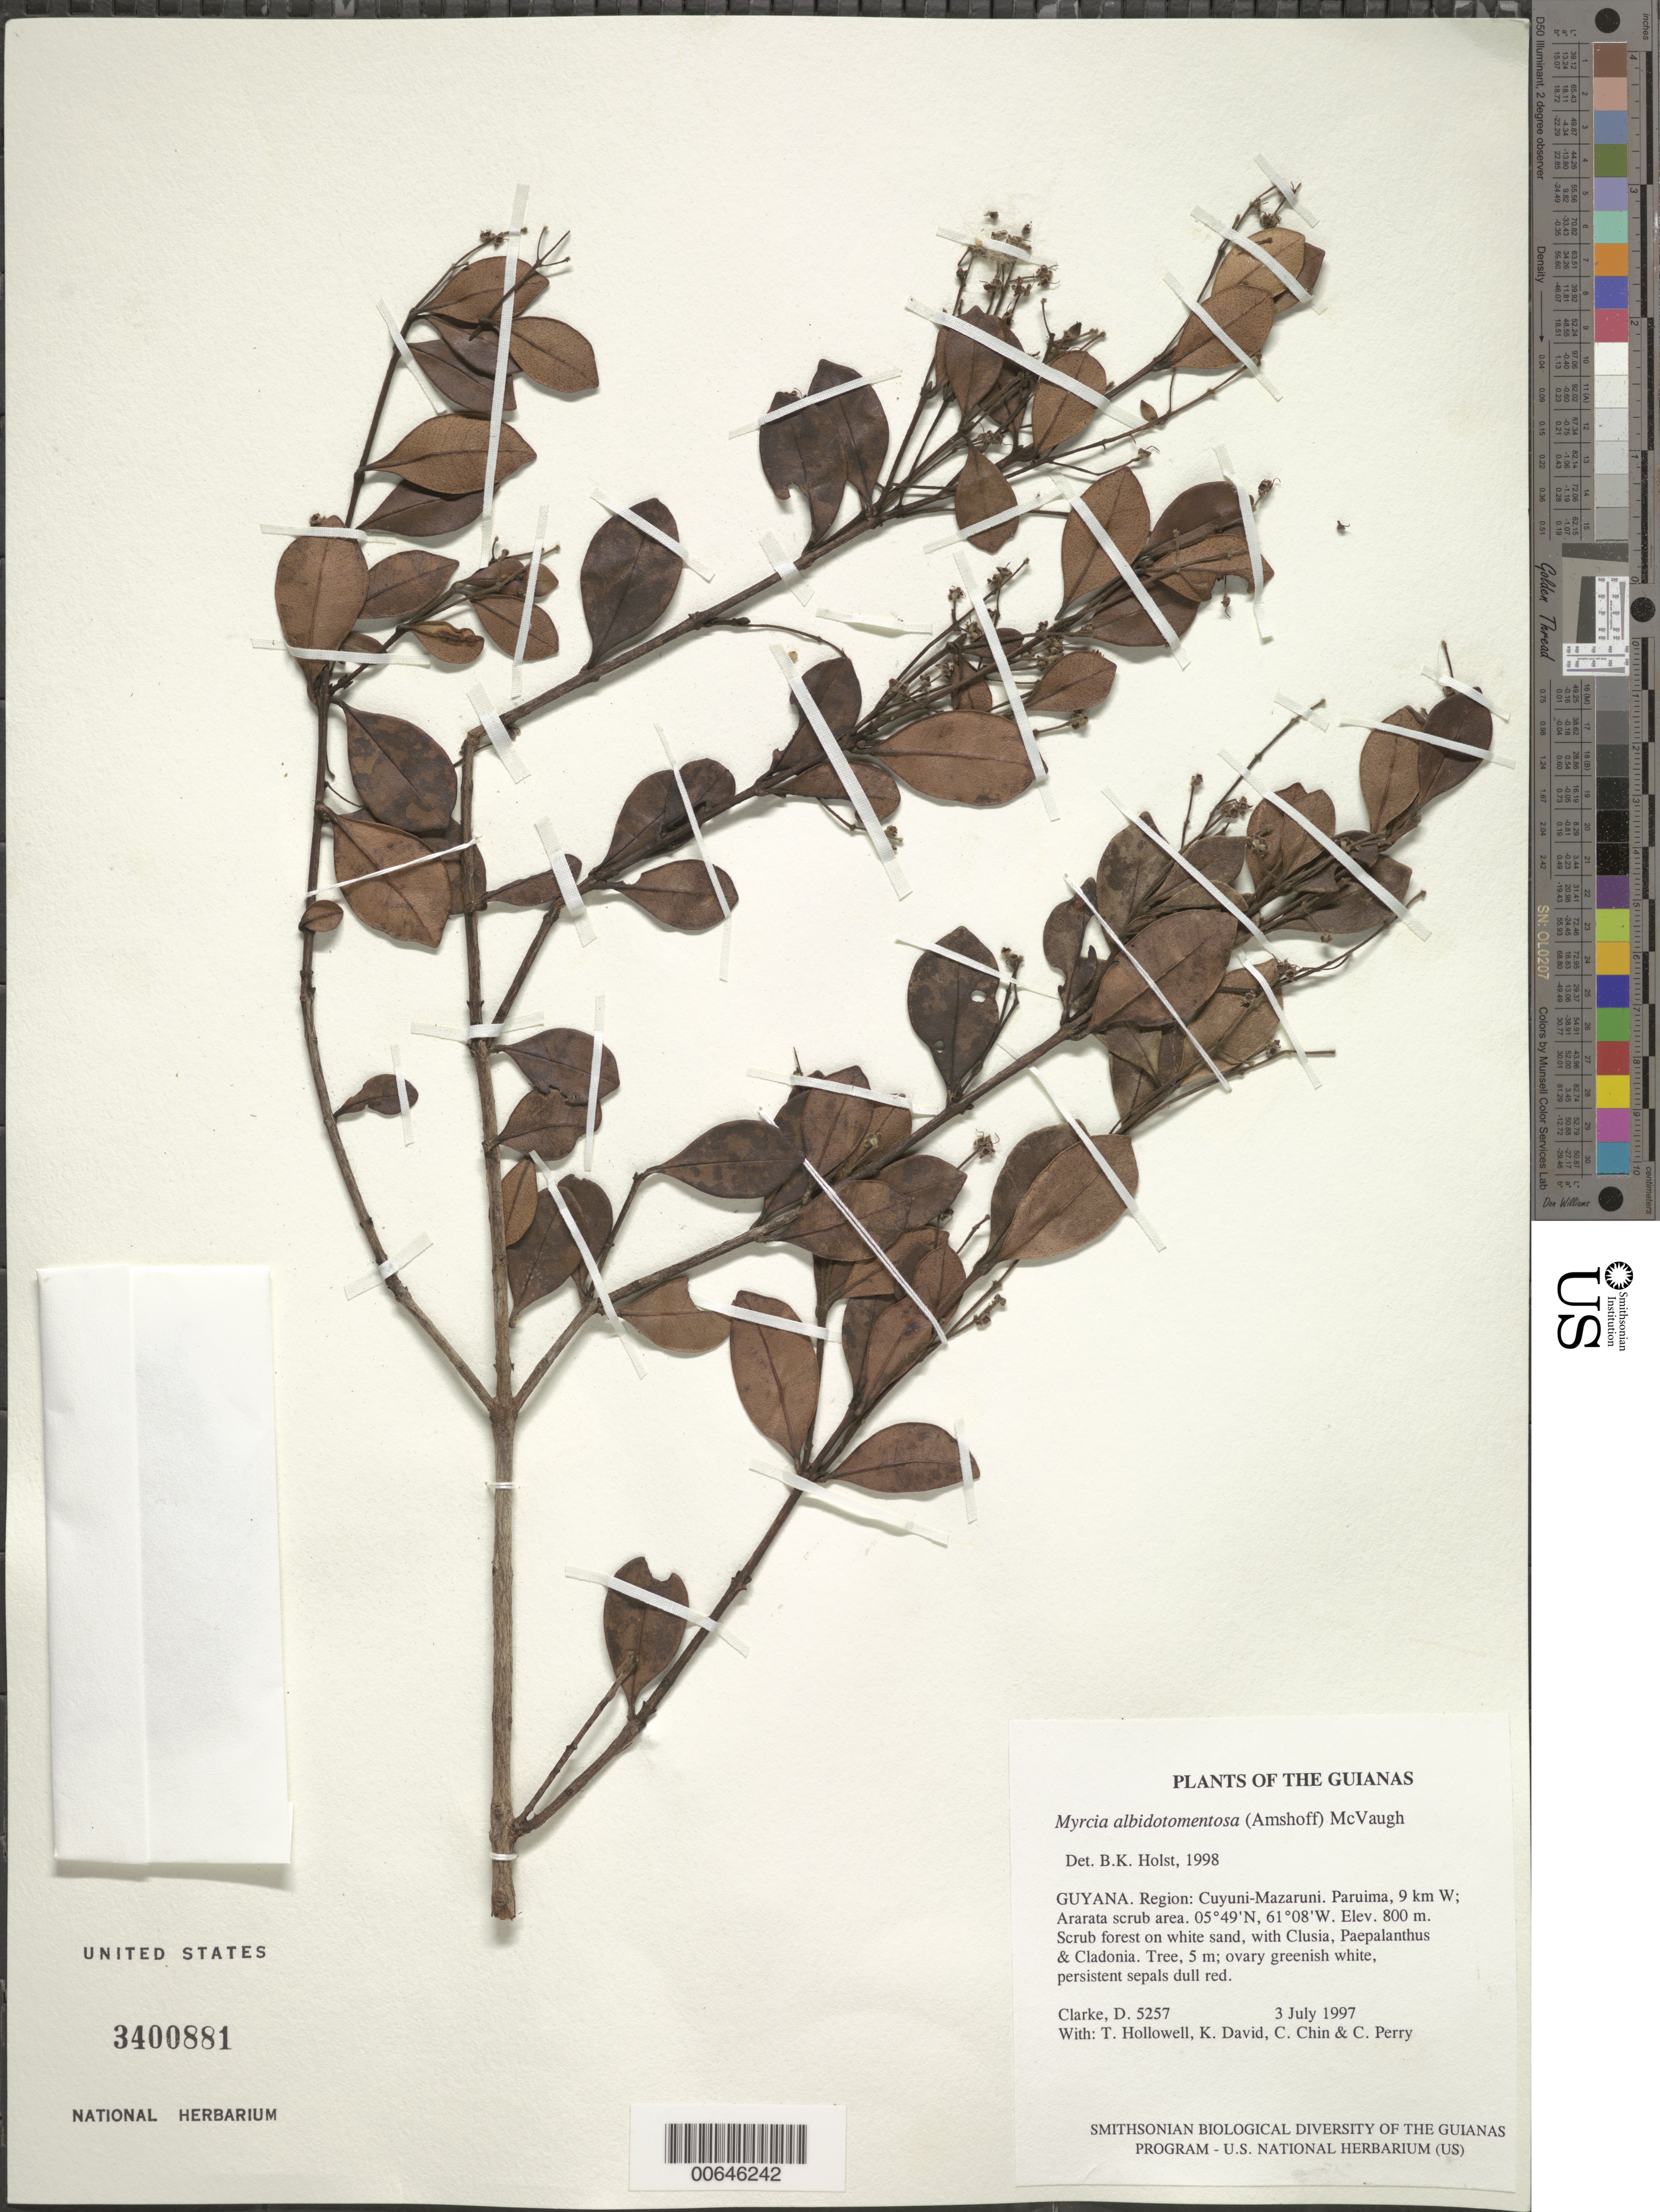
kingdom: Plantae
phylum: Tracheophyta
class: Magnoliopsida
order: Myrtales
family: Myrtaceae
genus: Myrcia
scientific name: Myrcia albidotomentosa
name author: (Amshoff) McVaugh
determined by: Holst, Bruce K.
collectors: H. D. Clarke, T. Hollowell, K. David, C. Chin & C. Perry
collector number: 5257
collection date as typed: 3 July 1997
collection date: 1997-07-03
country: Guyana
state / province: Cuyuni-Mazaruni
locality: Paruima, 9 km W; Ararata scrub area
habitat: Scrub forest on white sand, with Clusia, Paepalanthus & Cladonia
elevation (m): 800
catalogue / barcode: US 3400881